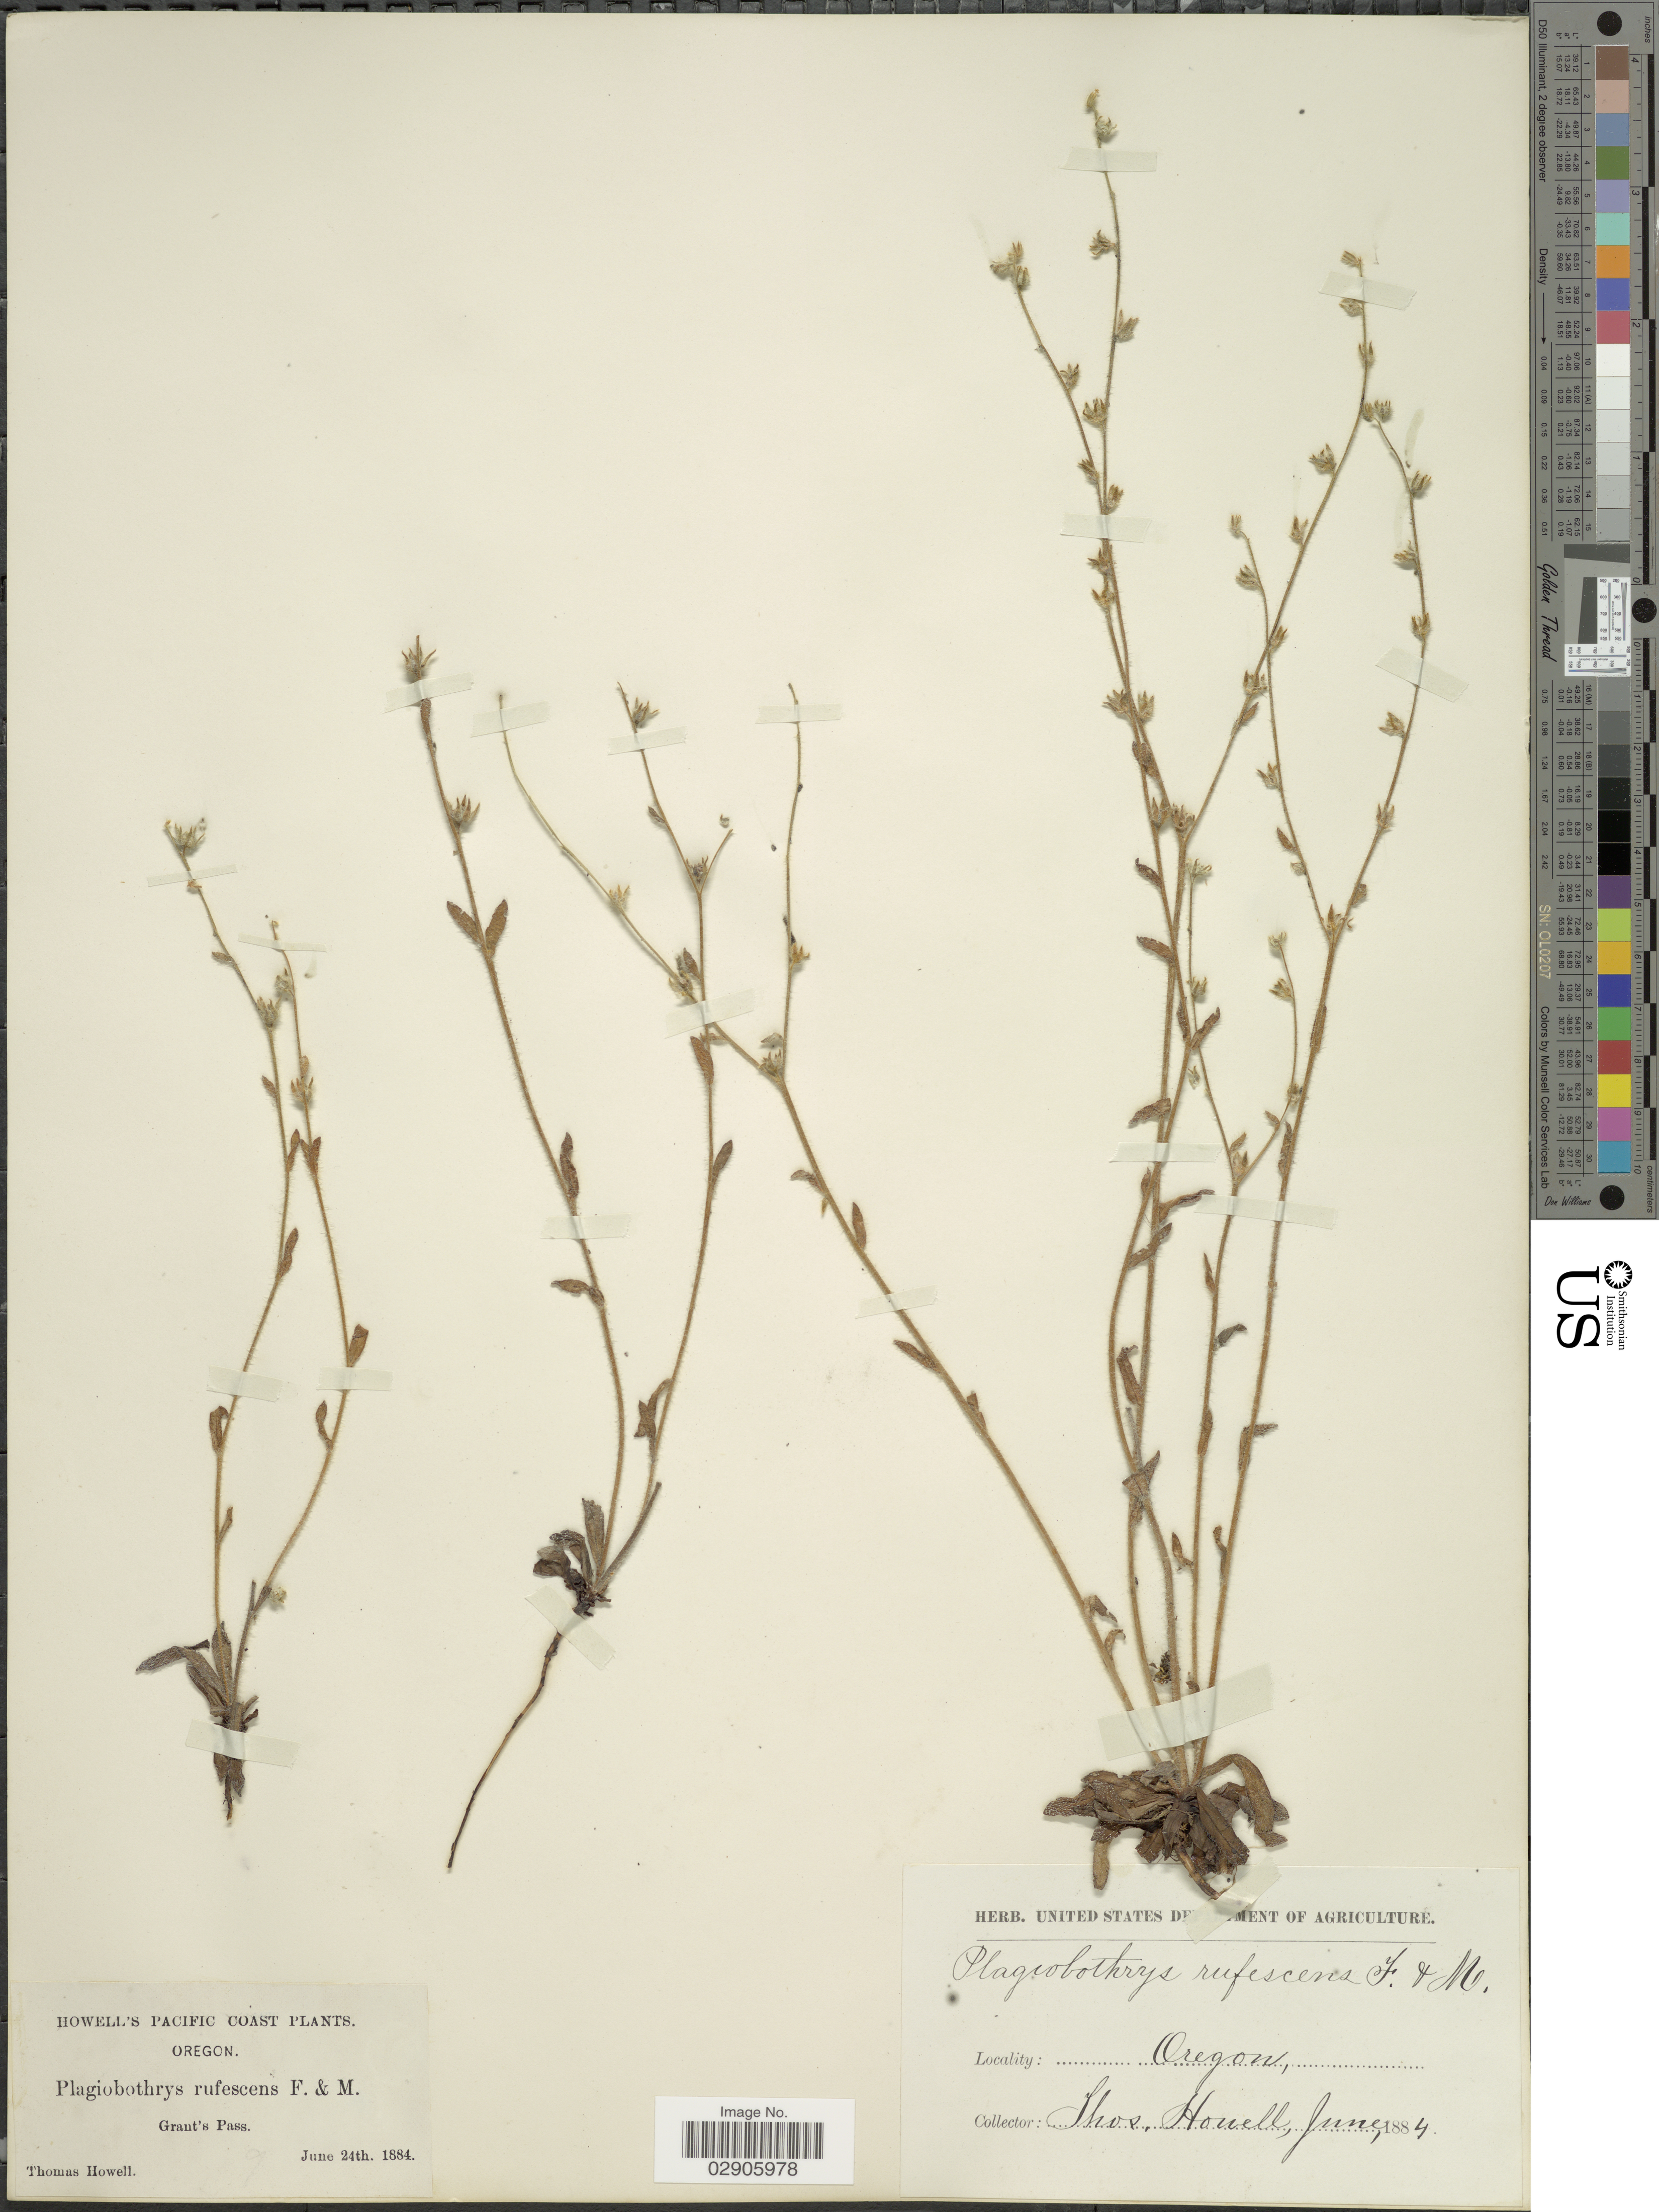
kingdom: Plantae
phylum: Tracheophyta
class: Magnoliopsida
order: Boraginales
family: Boraginaceae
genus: Plagiobothrys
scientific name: Plagiobothrys rufescens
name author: Fisch. & C.A. Mey.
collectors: T. Howell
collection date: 1884-06-24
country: United States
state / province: Oregon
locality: Pacific Coast, Grant's Pass.